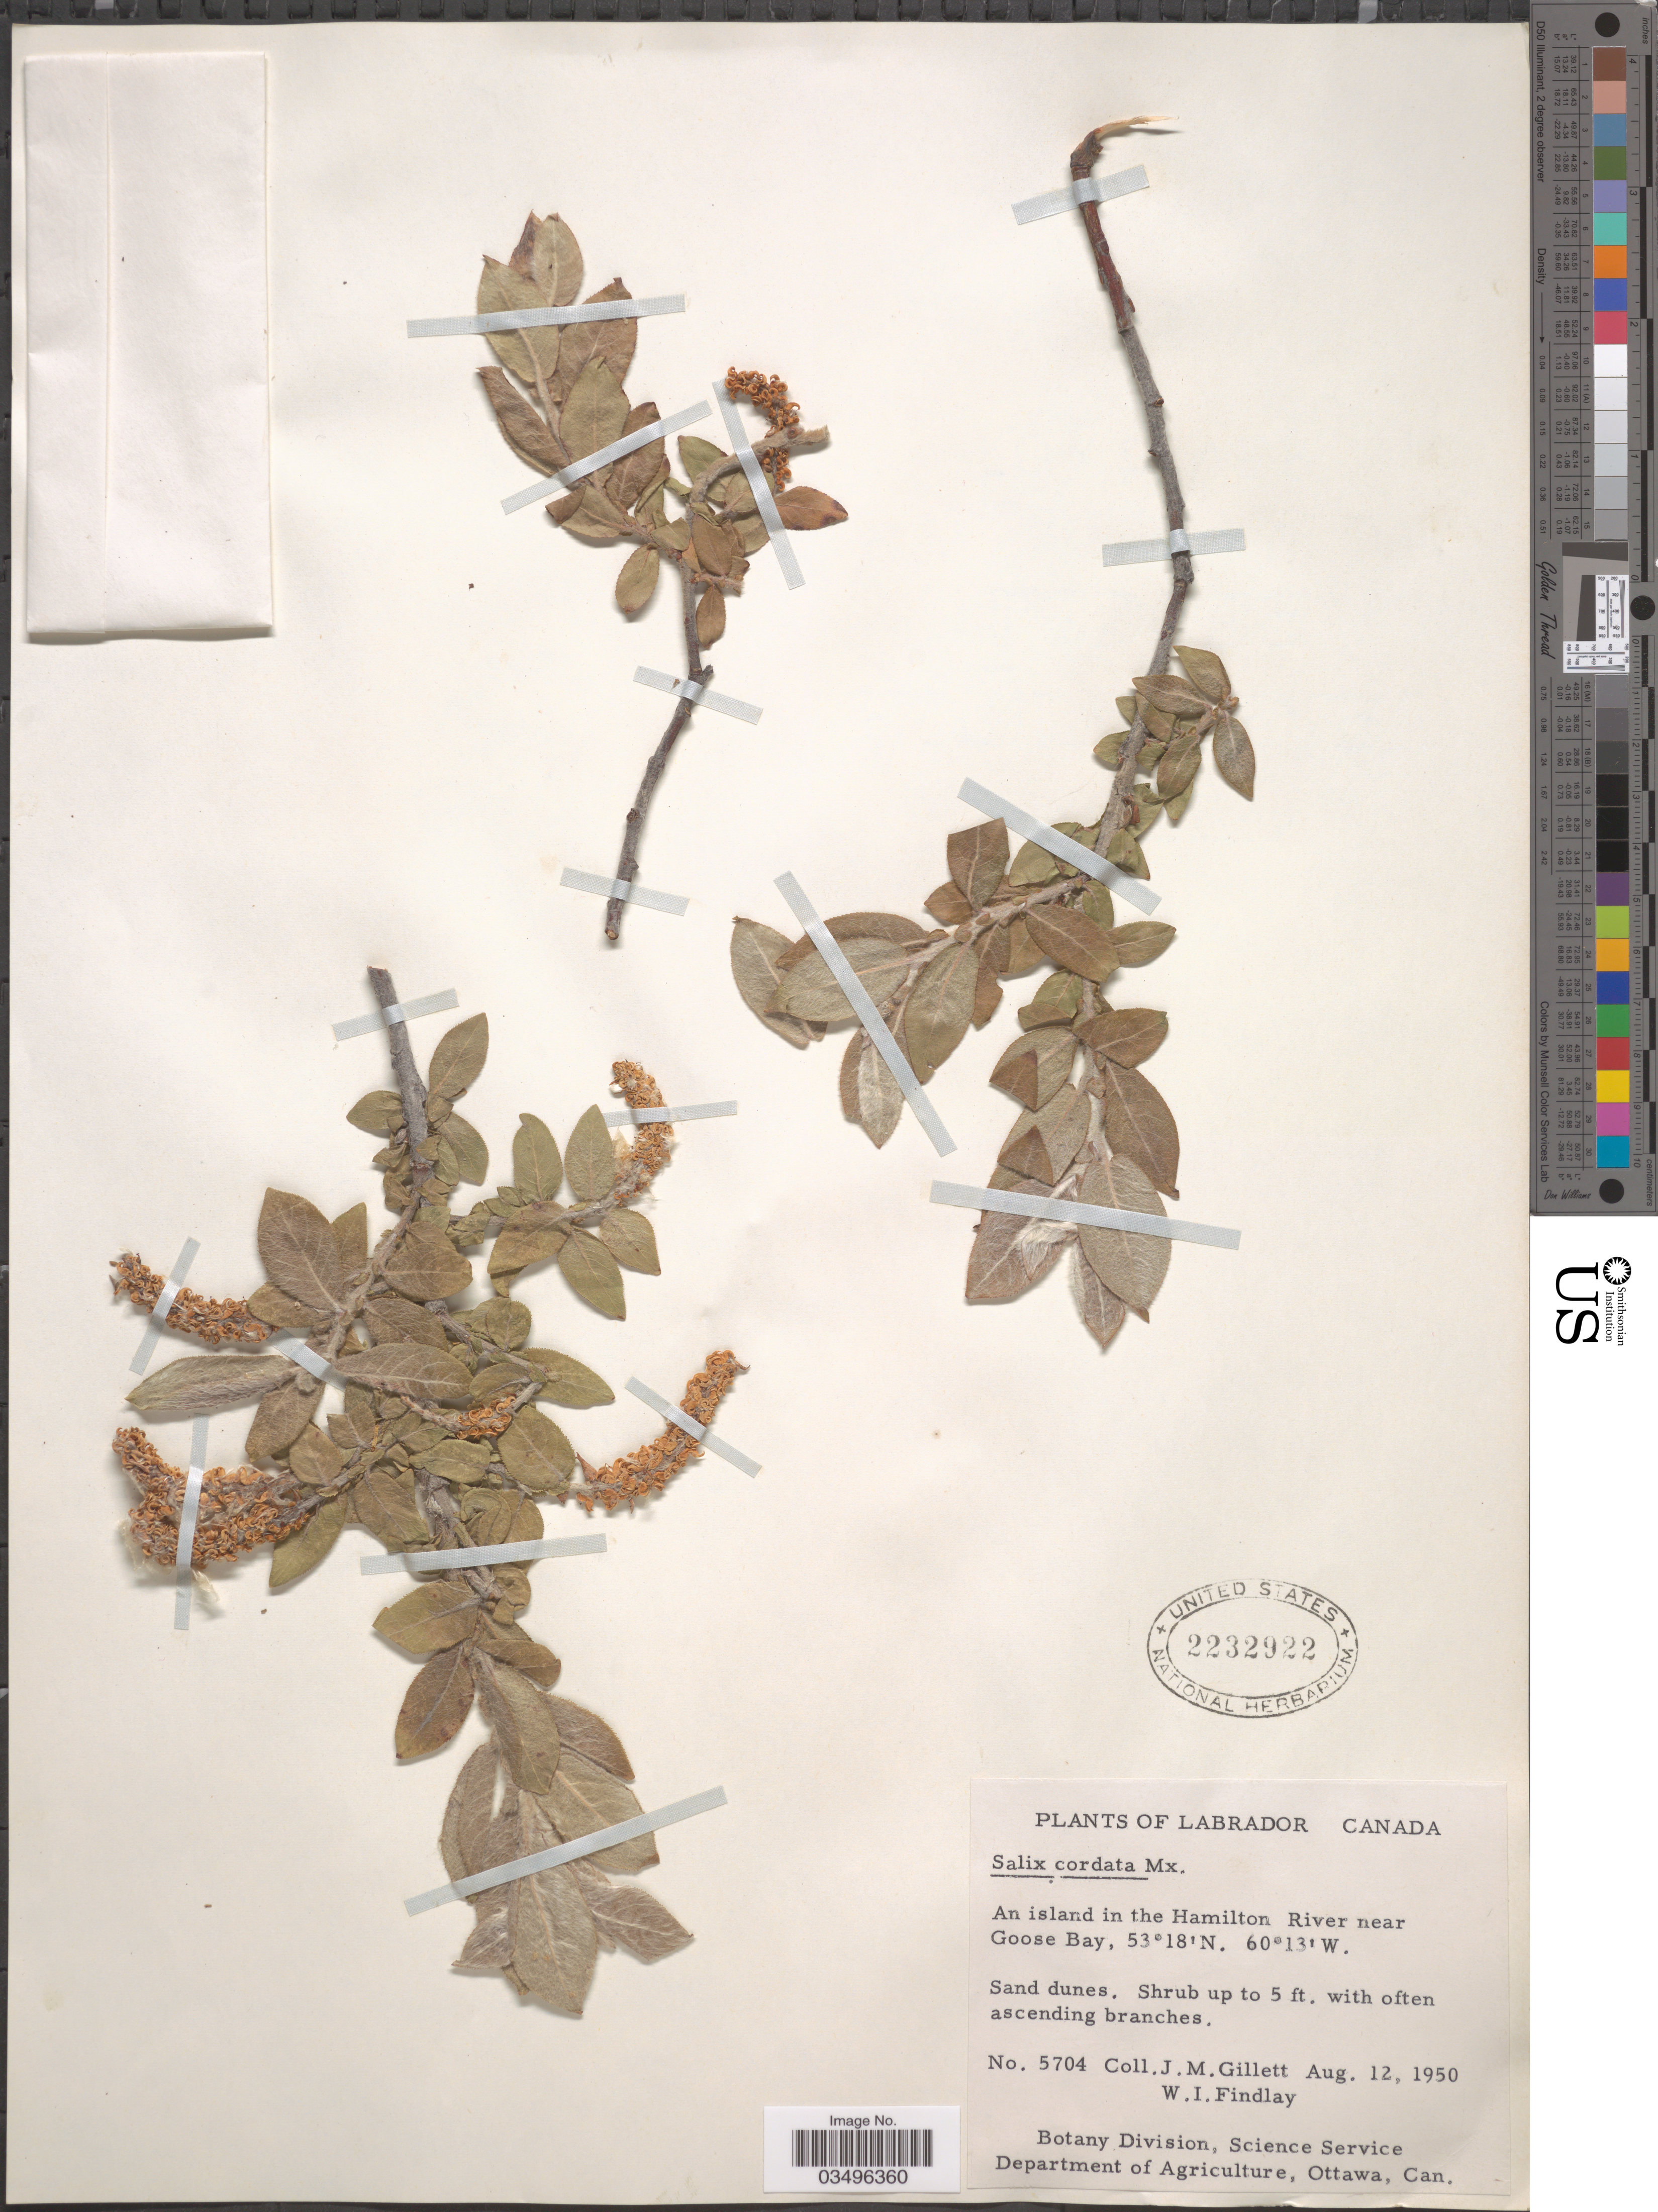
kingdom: Plantae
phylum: Tracheophyta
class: Magnoliopsida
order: Malpighiales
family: Salicaceae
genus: Salix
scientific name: Salix cordata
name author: Michx.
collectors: J. M. Gillett & W. Findlay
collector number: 5704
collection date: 1950-08-12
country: Canada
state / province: Newfoundland and Labrador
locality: An island in the Hamilton River near Goose Bay.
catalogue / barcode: US 2232922